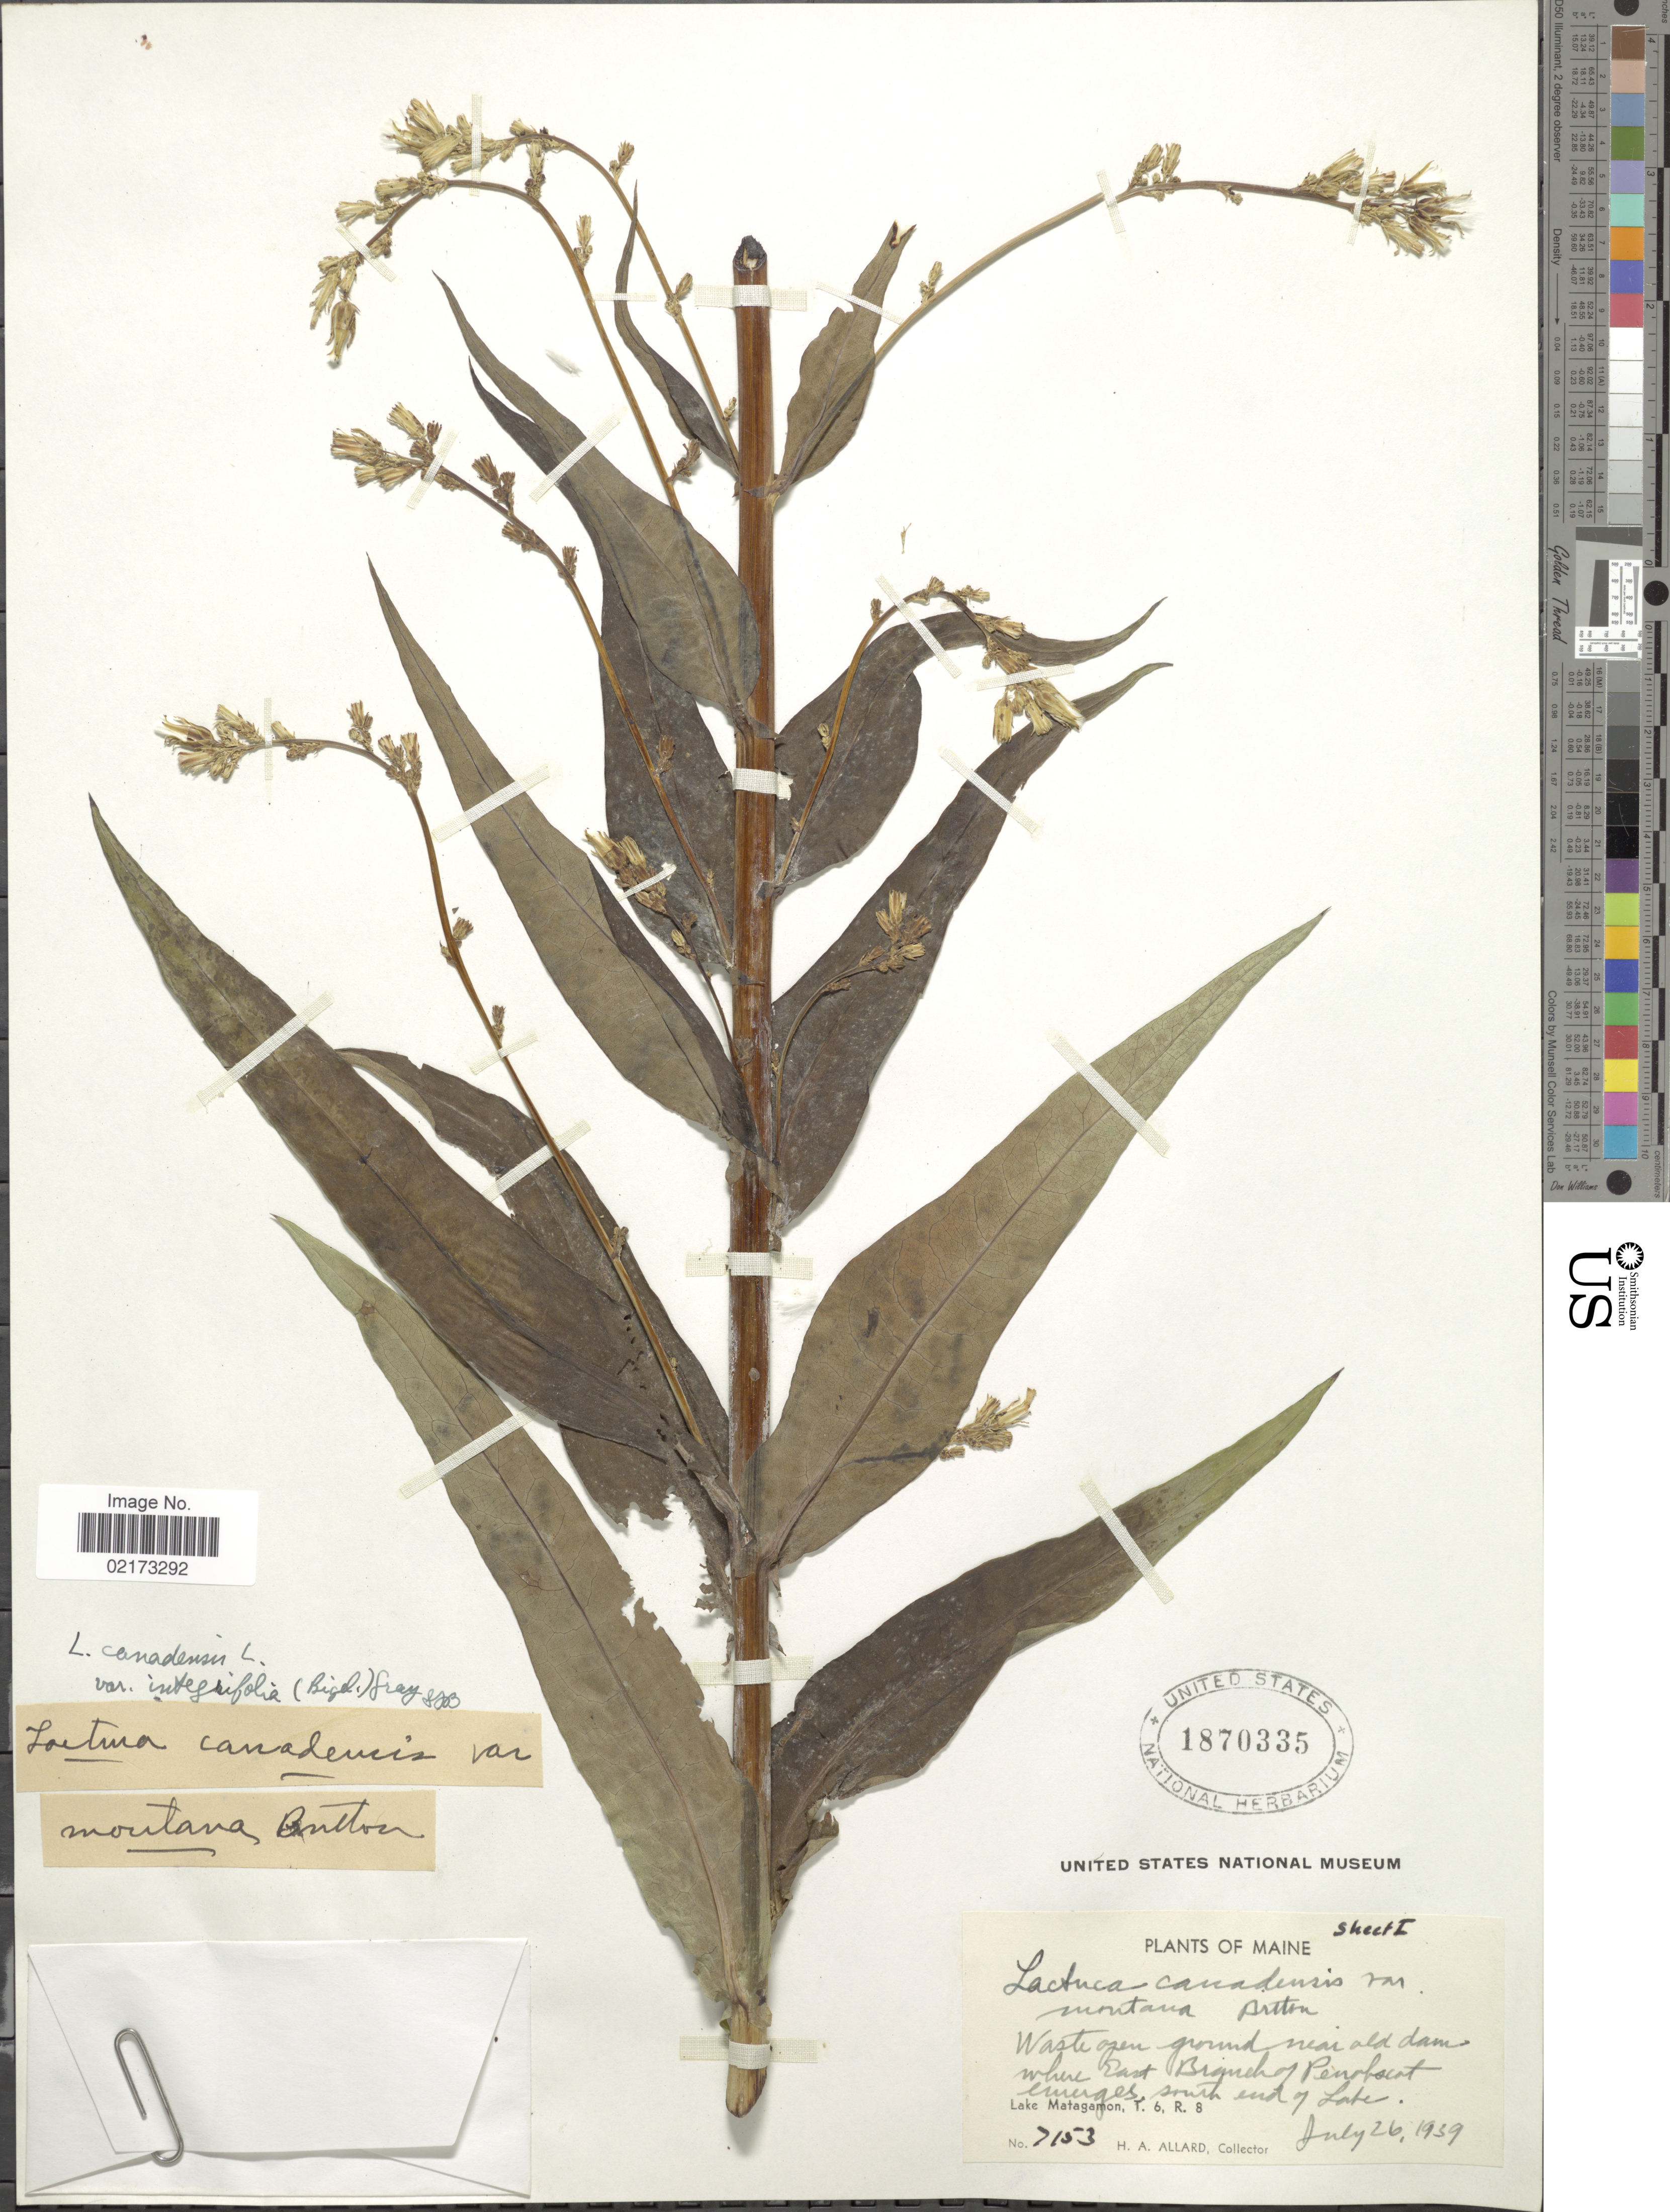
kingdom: Plantae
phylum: Tracheophyta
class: Magnoliopsida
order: Asterales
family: Asteraceae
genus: Lactuca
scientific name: Lactuca canadensis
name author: L.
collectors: H. A. Allard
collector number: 7153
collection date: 1939-07-26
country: United States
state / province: Maine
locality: Where East Branch of Penobscot emerges, south end of Lake, Lake Matagamon, T6, R8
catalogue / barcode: US 1870335